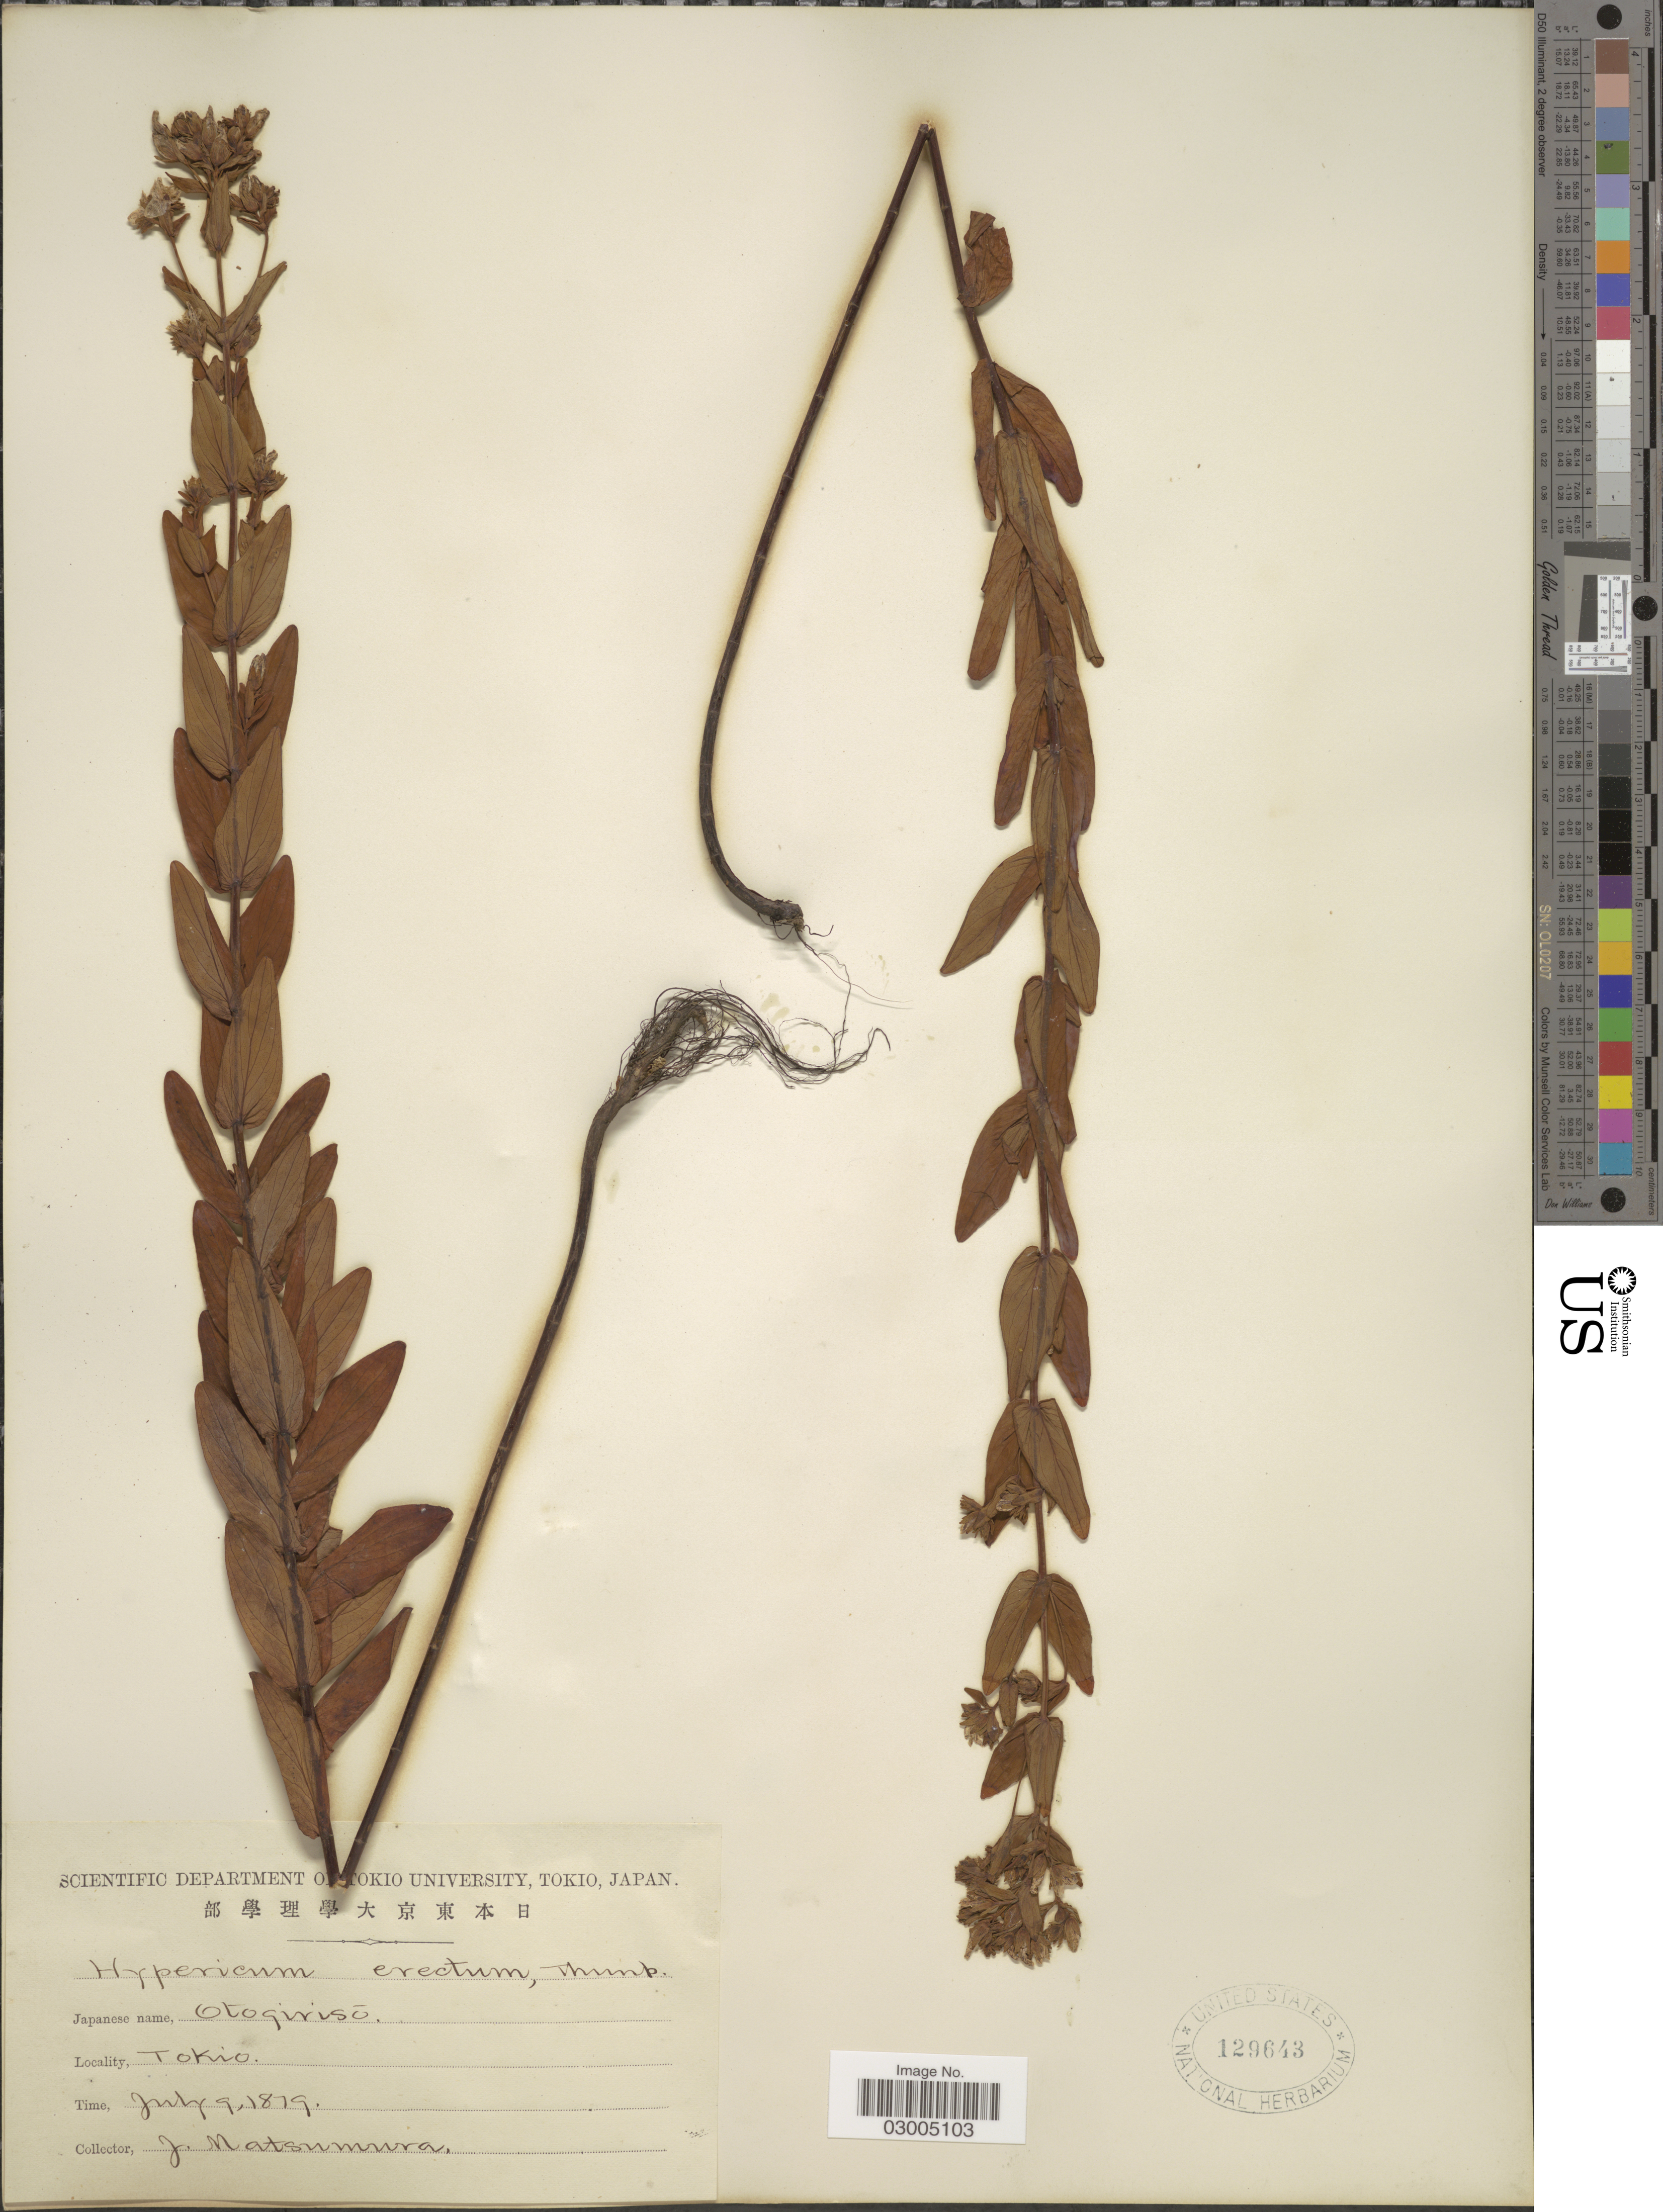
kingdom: Plantae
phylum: Tracheophyta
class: Magnoliopsida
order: Malpighiales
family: Hypericaceae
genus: Hypericum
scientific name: Hypericum erectum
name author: Thunb.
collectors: J. Matsumura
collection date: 1879-07-09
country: Japan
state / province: Tokyo, Federal City of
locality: Tokio.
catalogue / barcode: US 129643